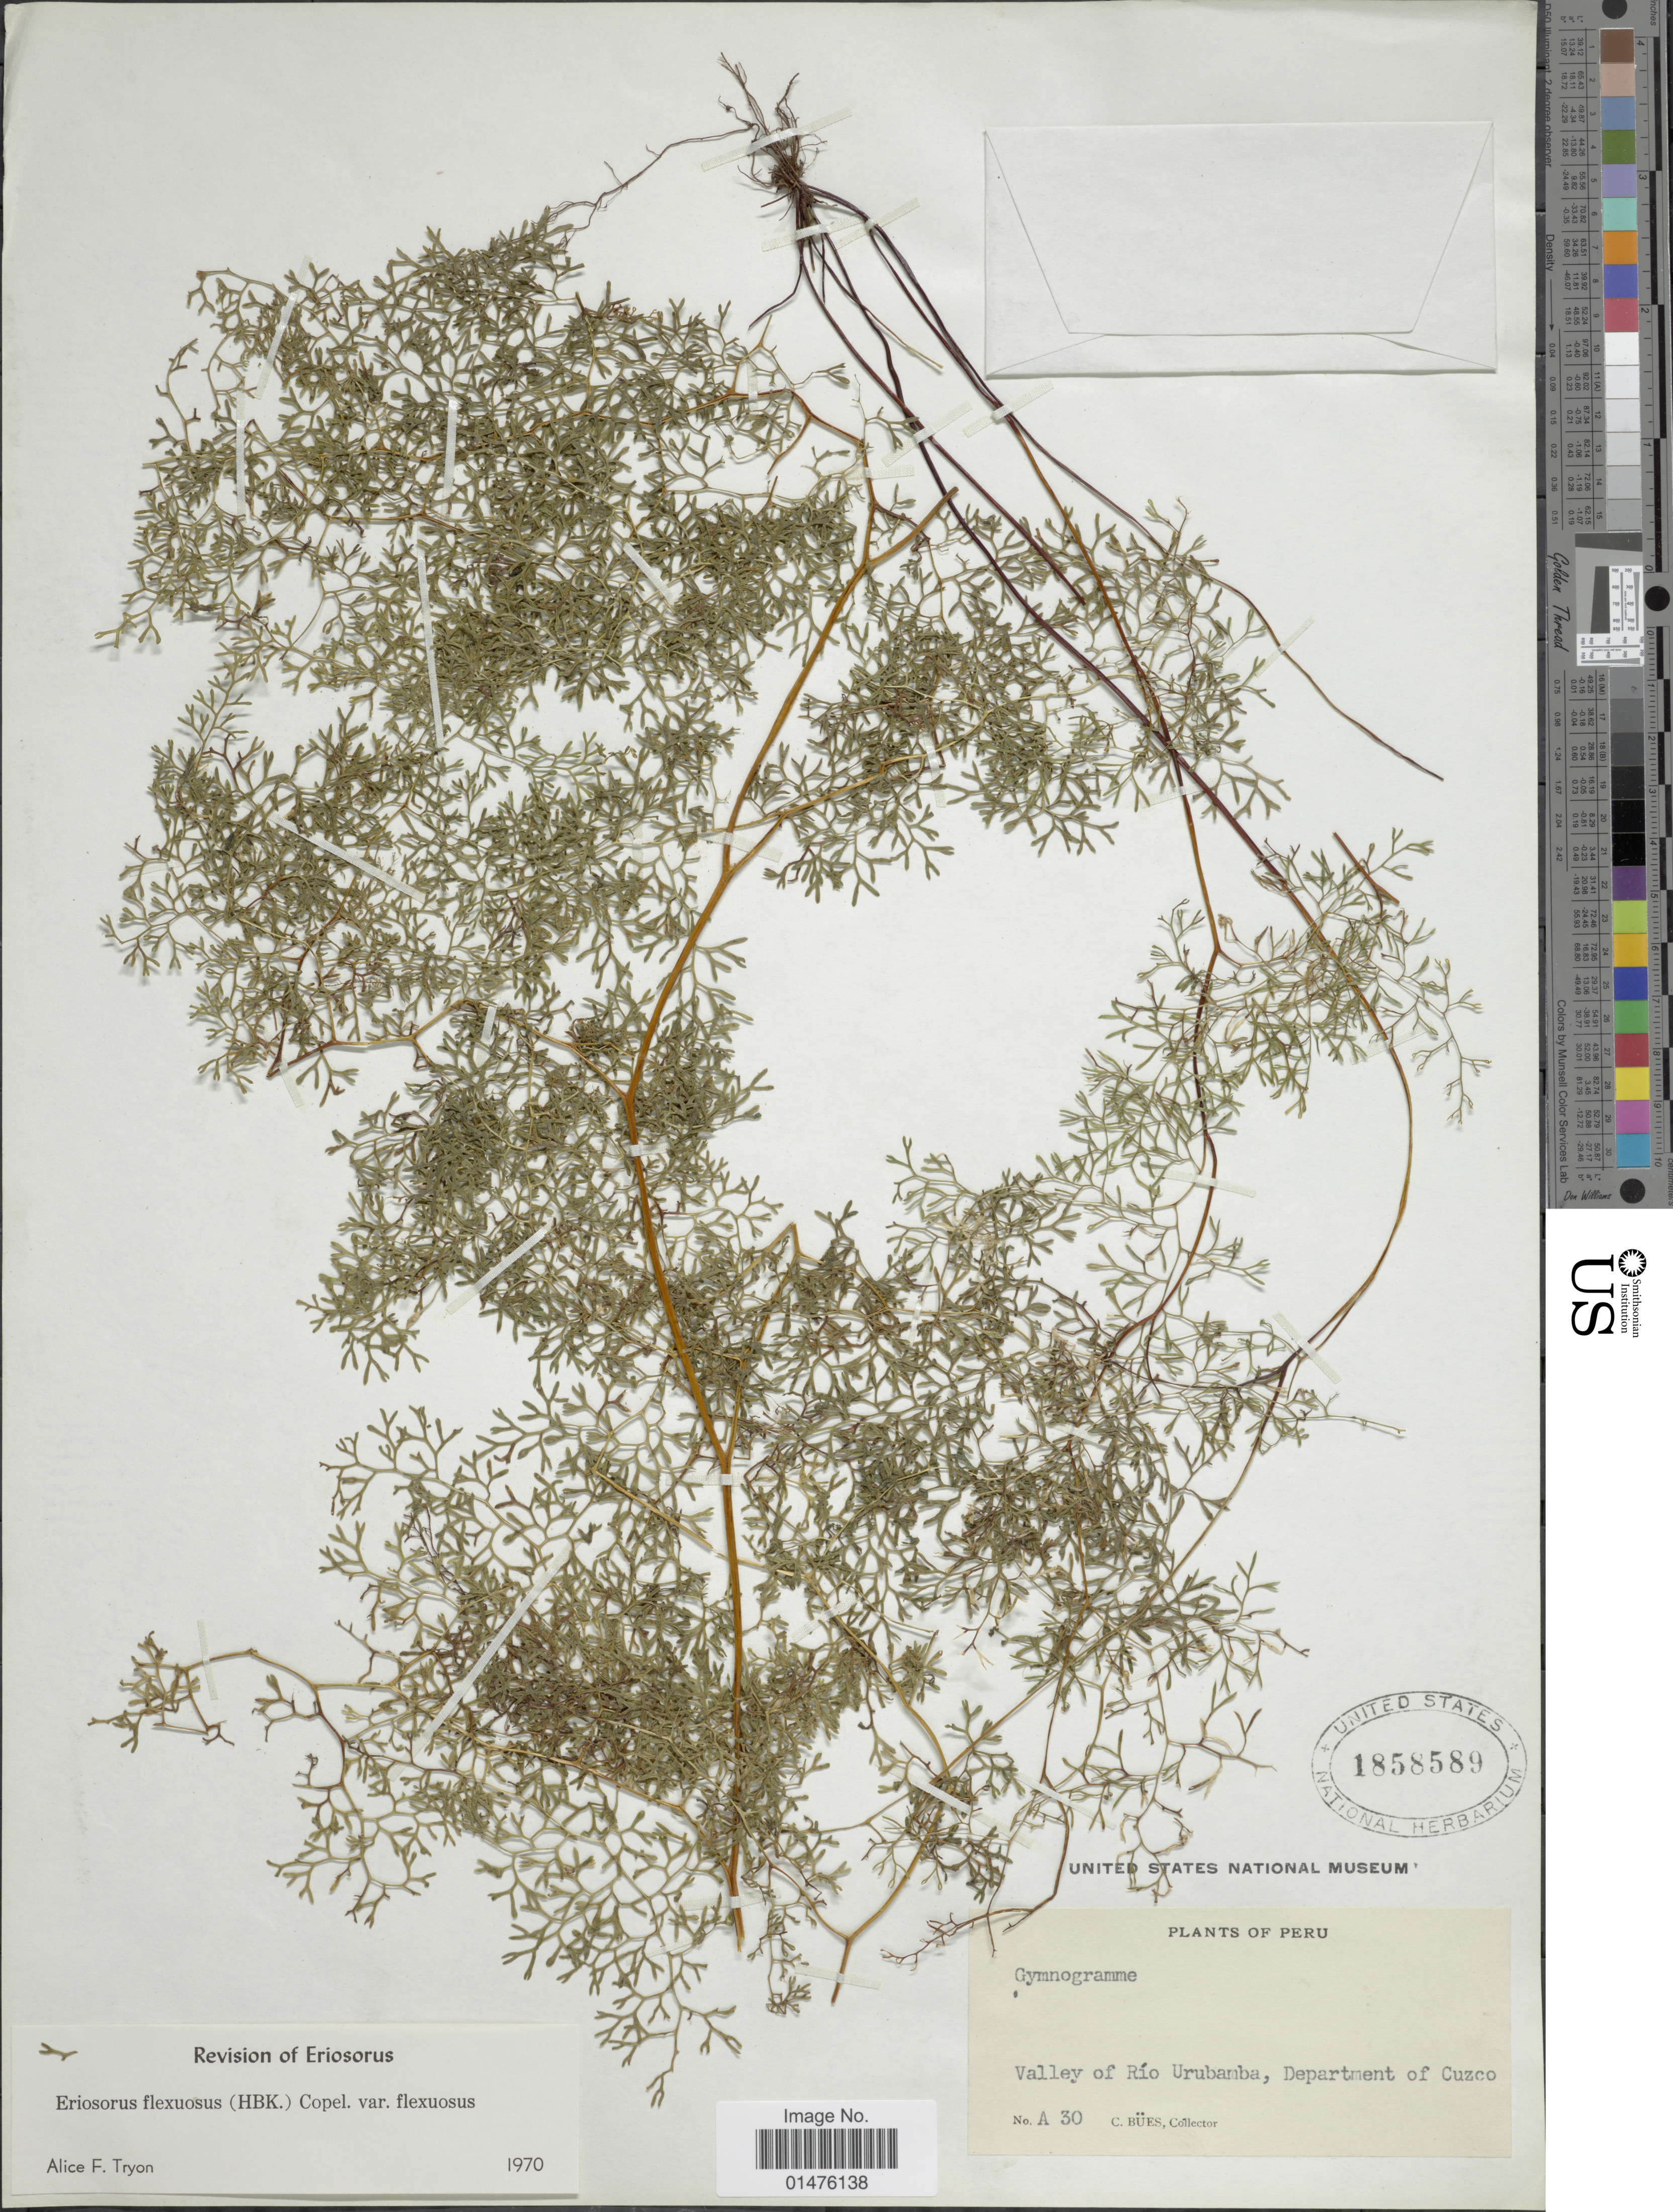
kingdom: Plantae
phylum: Tracheophyta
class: Polypodiopsida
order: Polypodiales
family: Pteridaceae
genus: Jamesonia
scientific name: Jamesonia flexuosa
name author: (Humb. & Bonpl.) Christenh.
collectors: C. Bues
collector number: A 30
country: Peru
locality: Valley of Río Urubamba, Department of Cuzco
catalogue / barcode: US 1858589